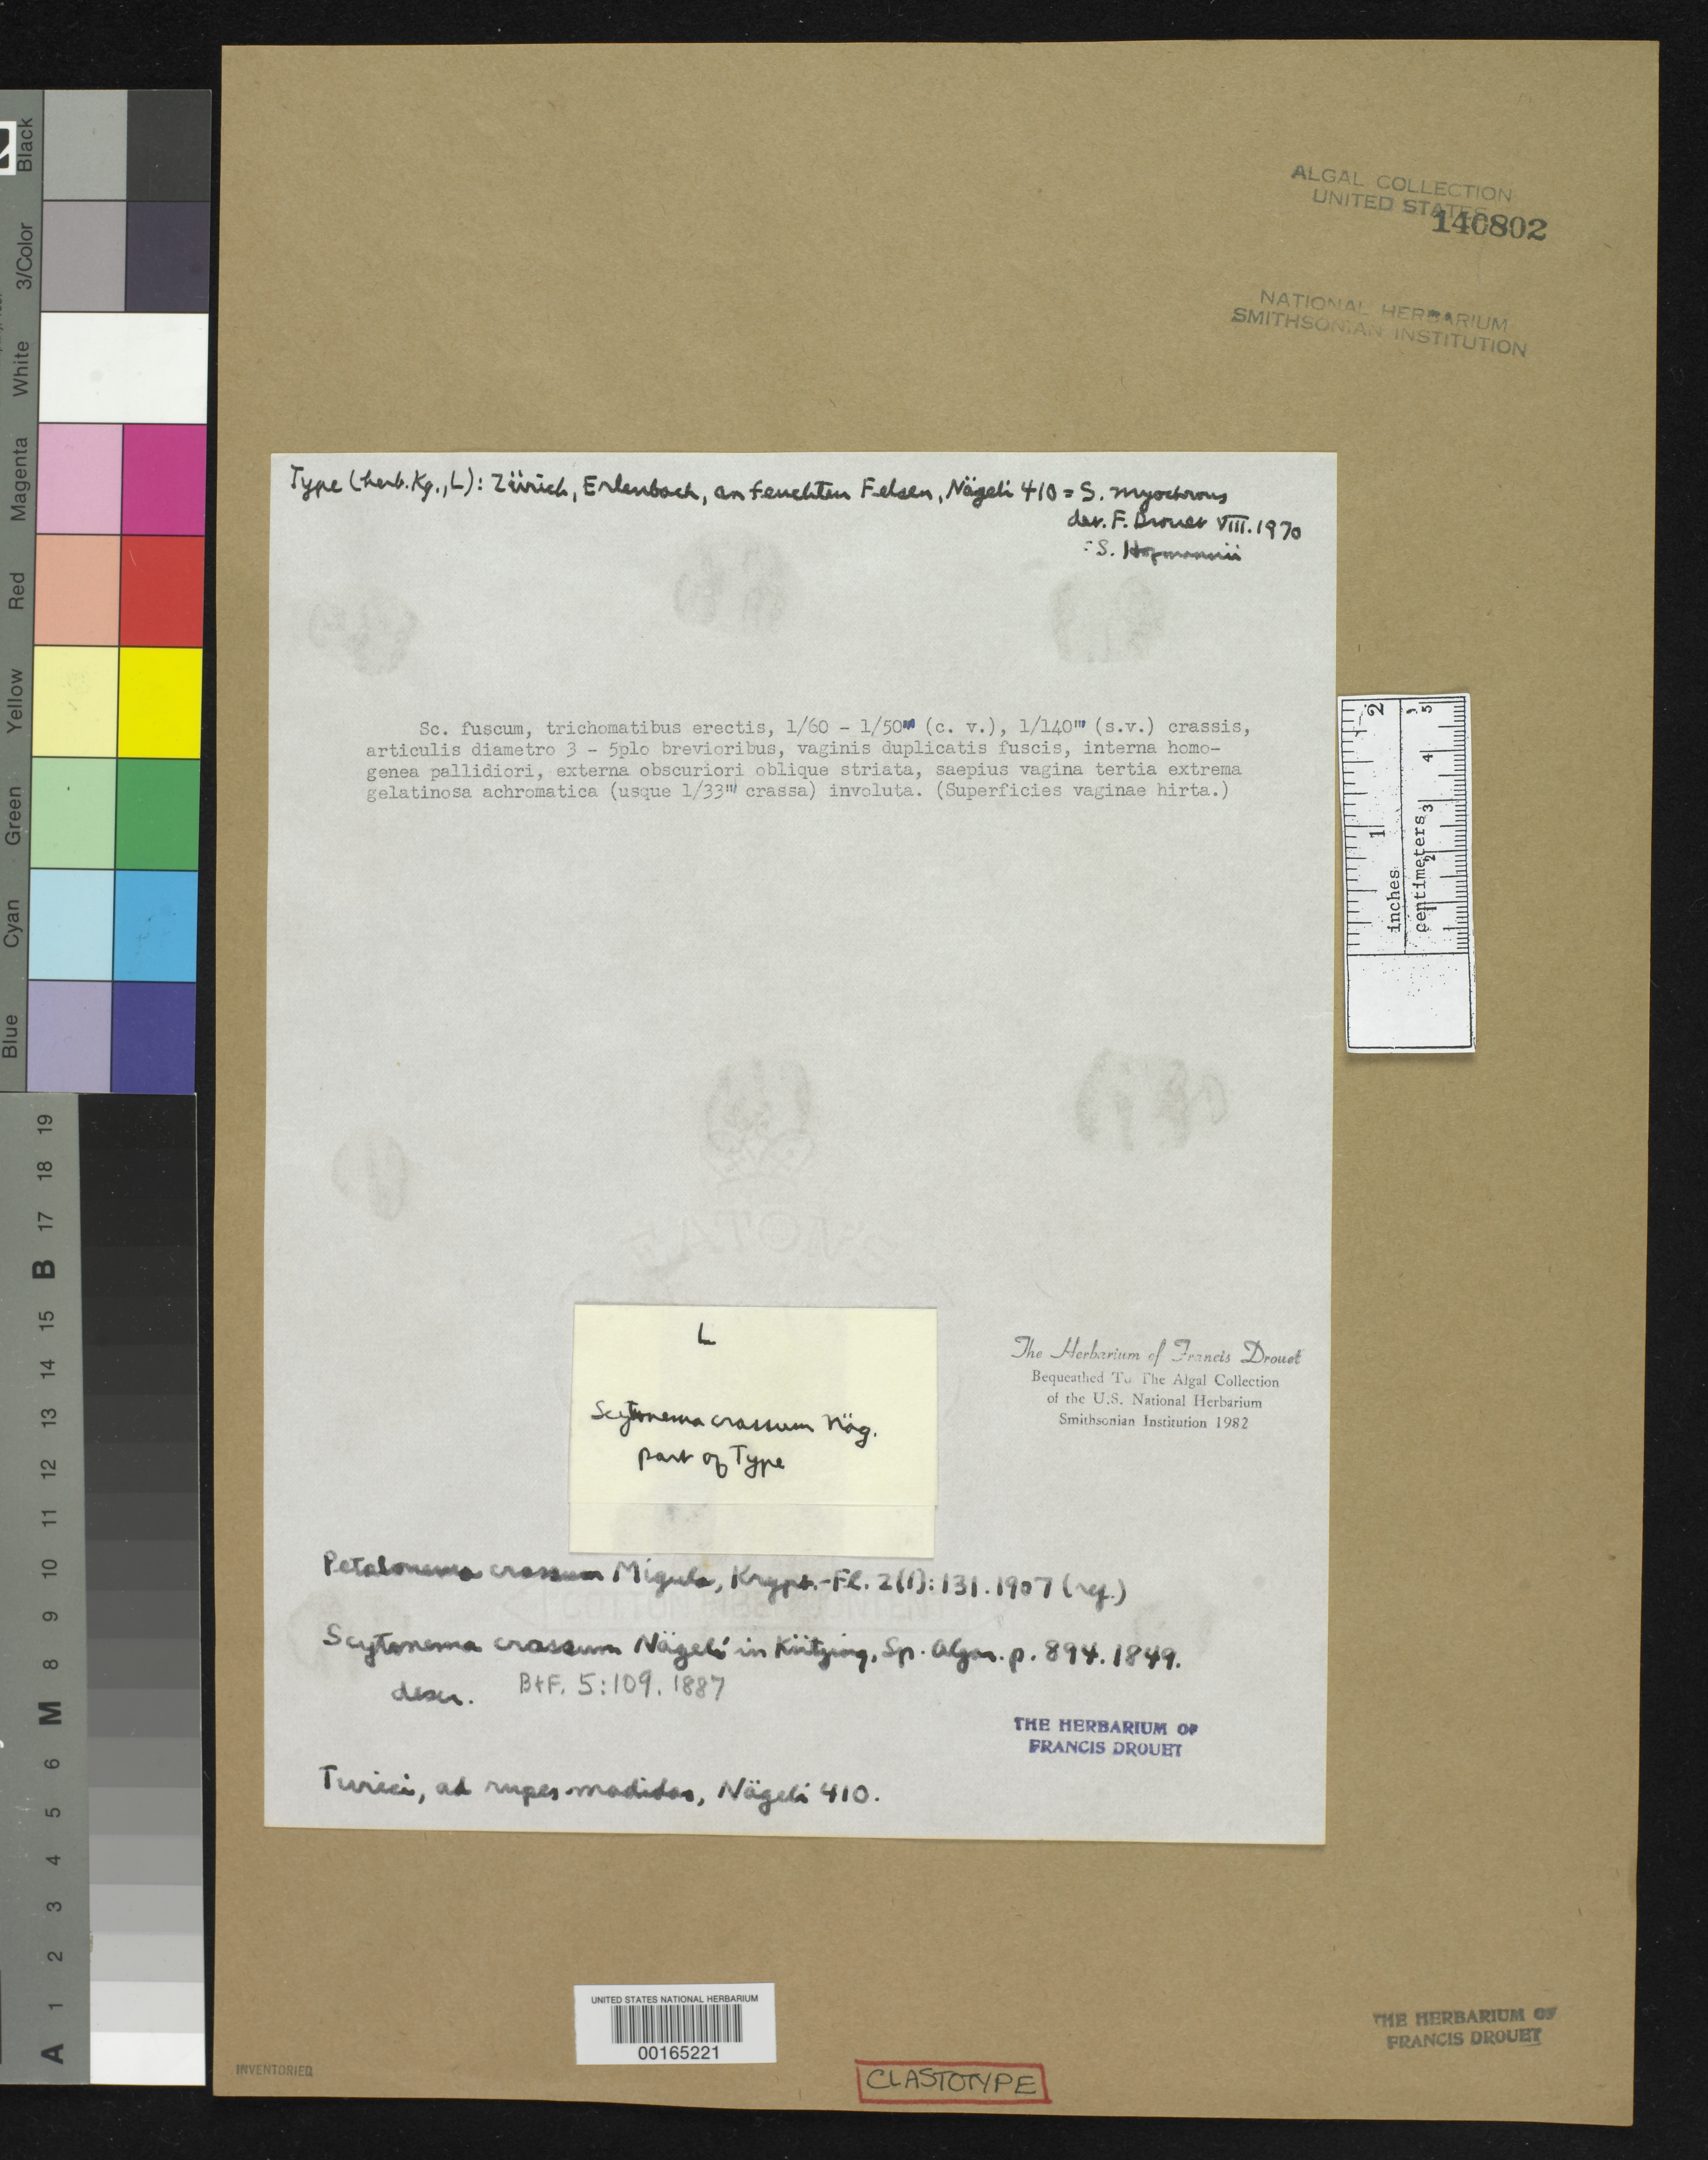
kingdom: Bacteria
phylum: Cyanobacteria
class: Cyanobacteriia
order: Cyanobacteriales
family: Scytonemataceae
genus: Scytonema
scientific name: Scytonema crassum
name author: Näg. in Kütz.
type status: Clastotype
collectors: C. Nägeli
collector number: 410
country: Switzerland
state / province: Zürich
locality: Zurich, Erlenbach.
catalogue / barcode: US 140802